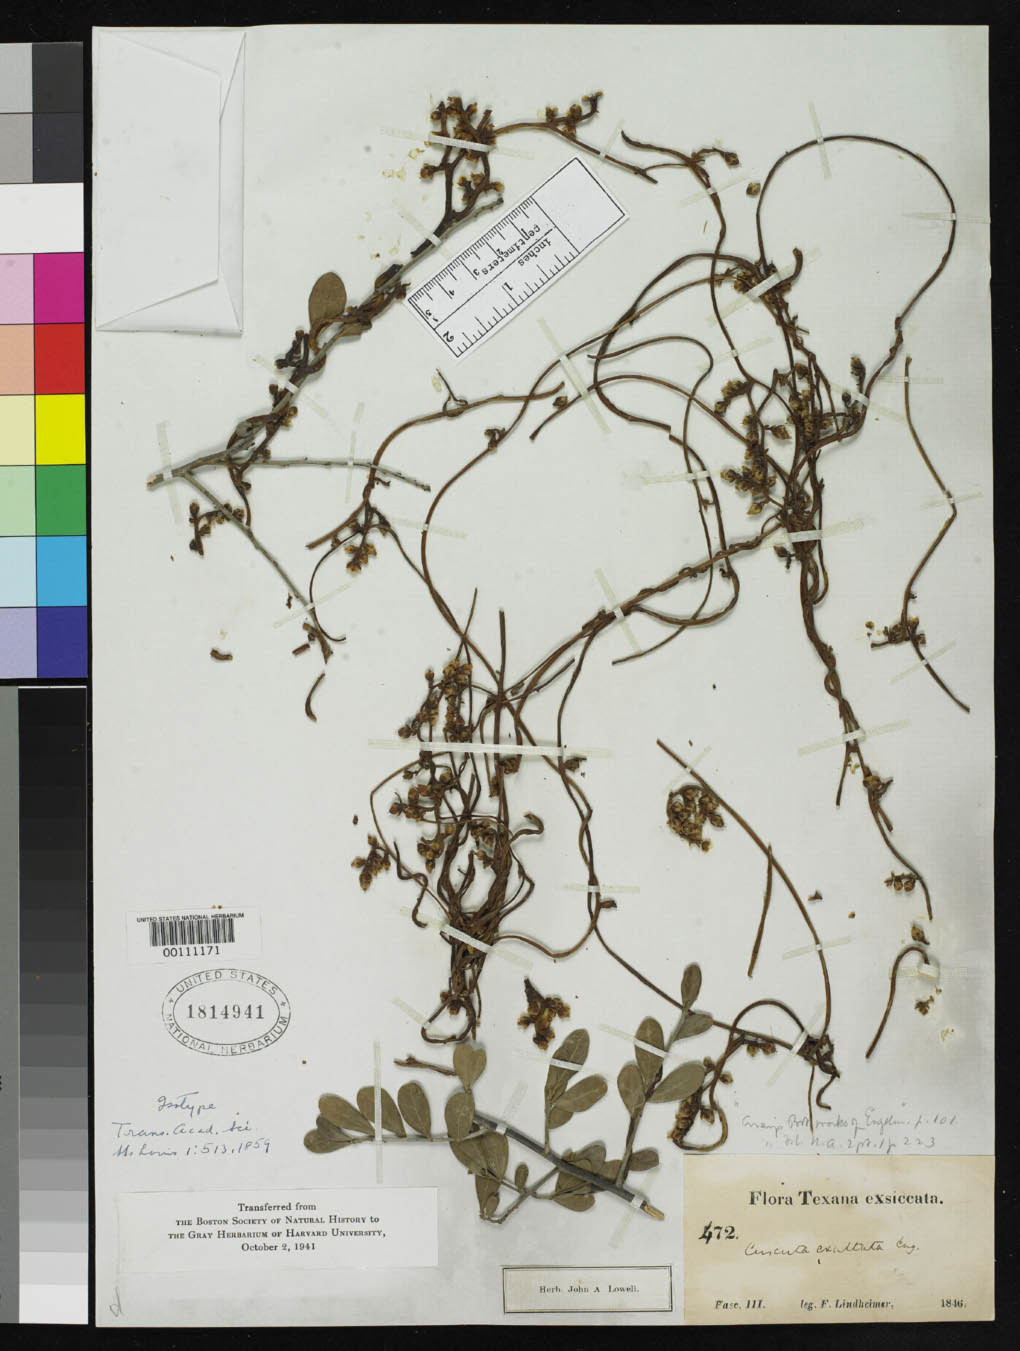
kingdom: Plantae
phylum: Tracheophyta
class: Magnoliopsida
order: Solanales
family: Convolvulaceae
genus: Cuscuta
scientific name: Cuscuta exaltata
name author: Engelm.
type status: Isolectotype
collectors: F. J. Lindheimer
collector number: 472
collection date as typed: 1846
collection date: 1846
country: United States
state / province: Texas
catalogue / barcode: US 1814941